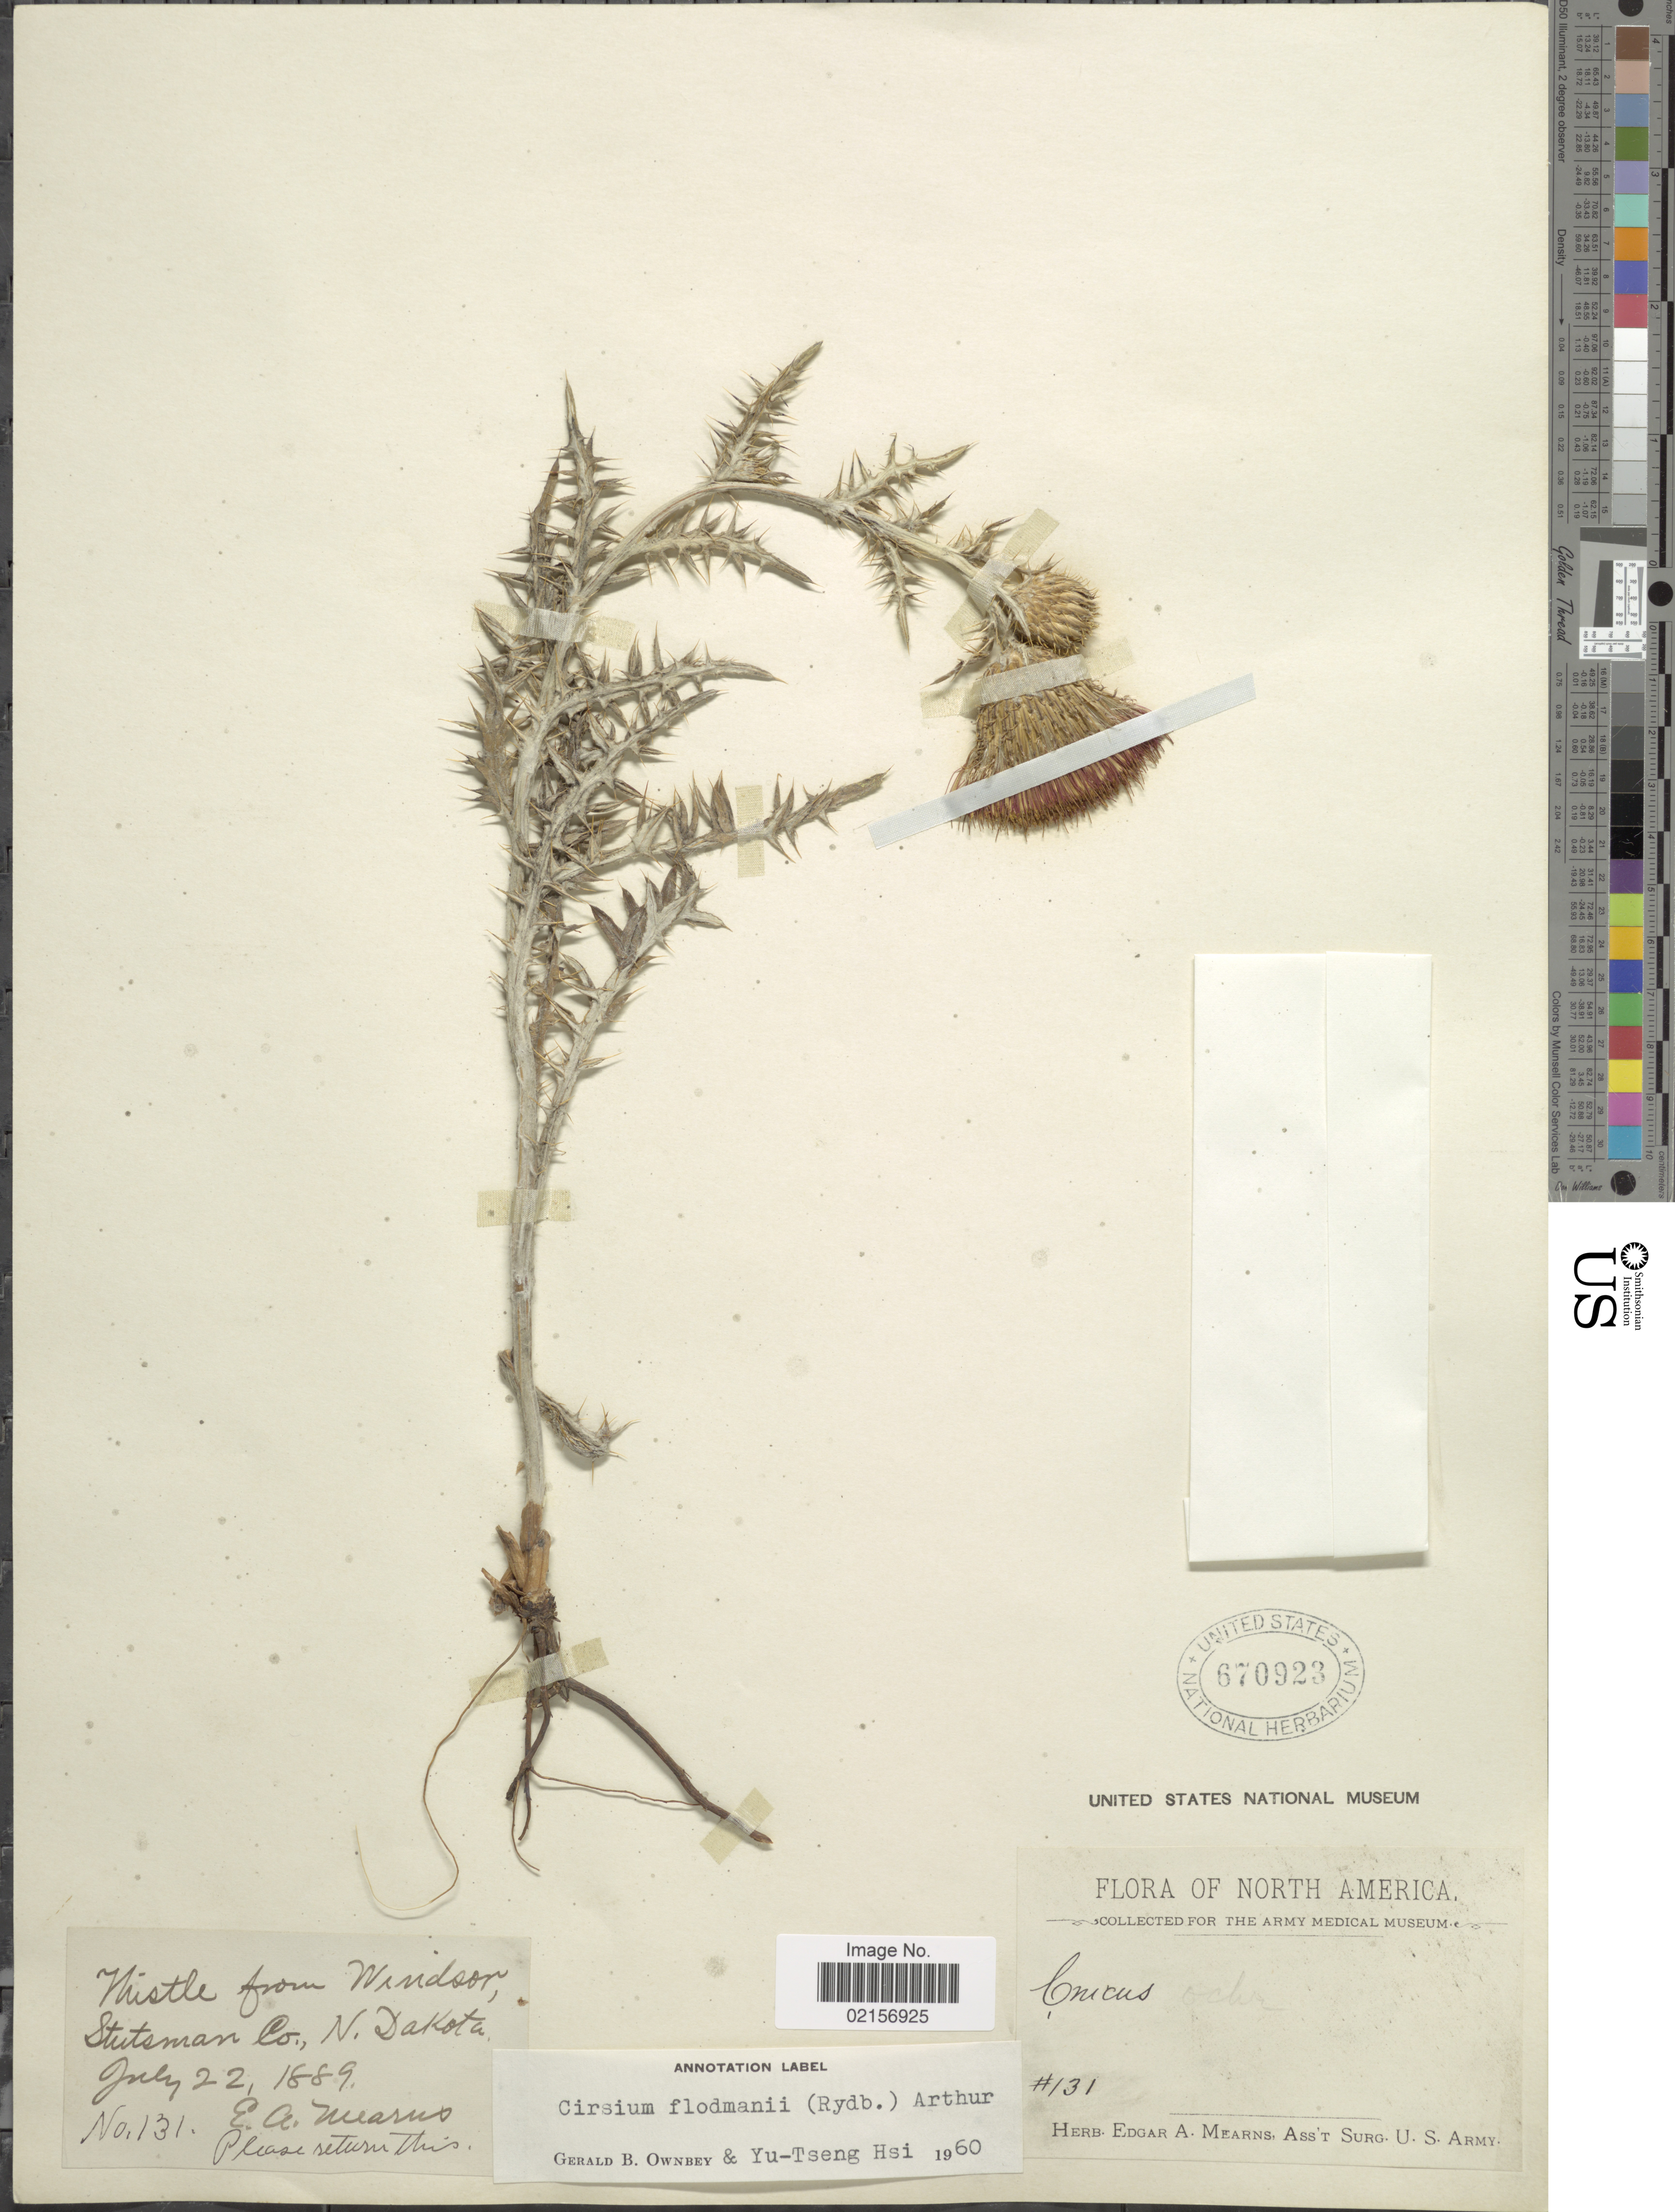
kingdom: Plantae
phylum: Tracheophyta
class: Magnoliopsida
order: Asterales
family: Asteraceae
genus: Cirsium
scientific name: Cirsium flodmanii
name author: (Rydb.) Arthur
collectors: E. A. Mearns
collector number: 131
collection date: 1889-07-22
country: United States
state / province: North Dakota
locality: Whistle from Windson8, Stuts Co., North America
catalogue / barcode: US 670923